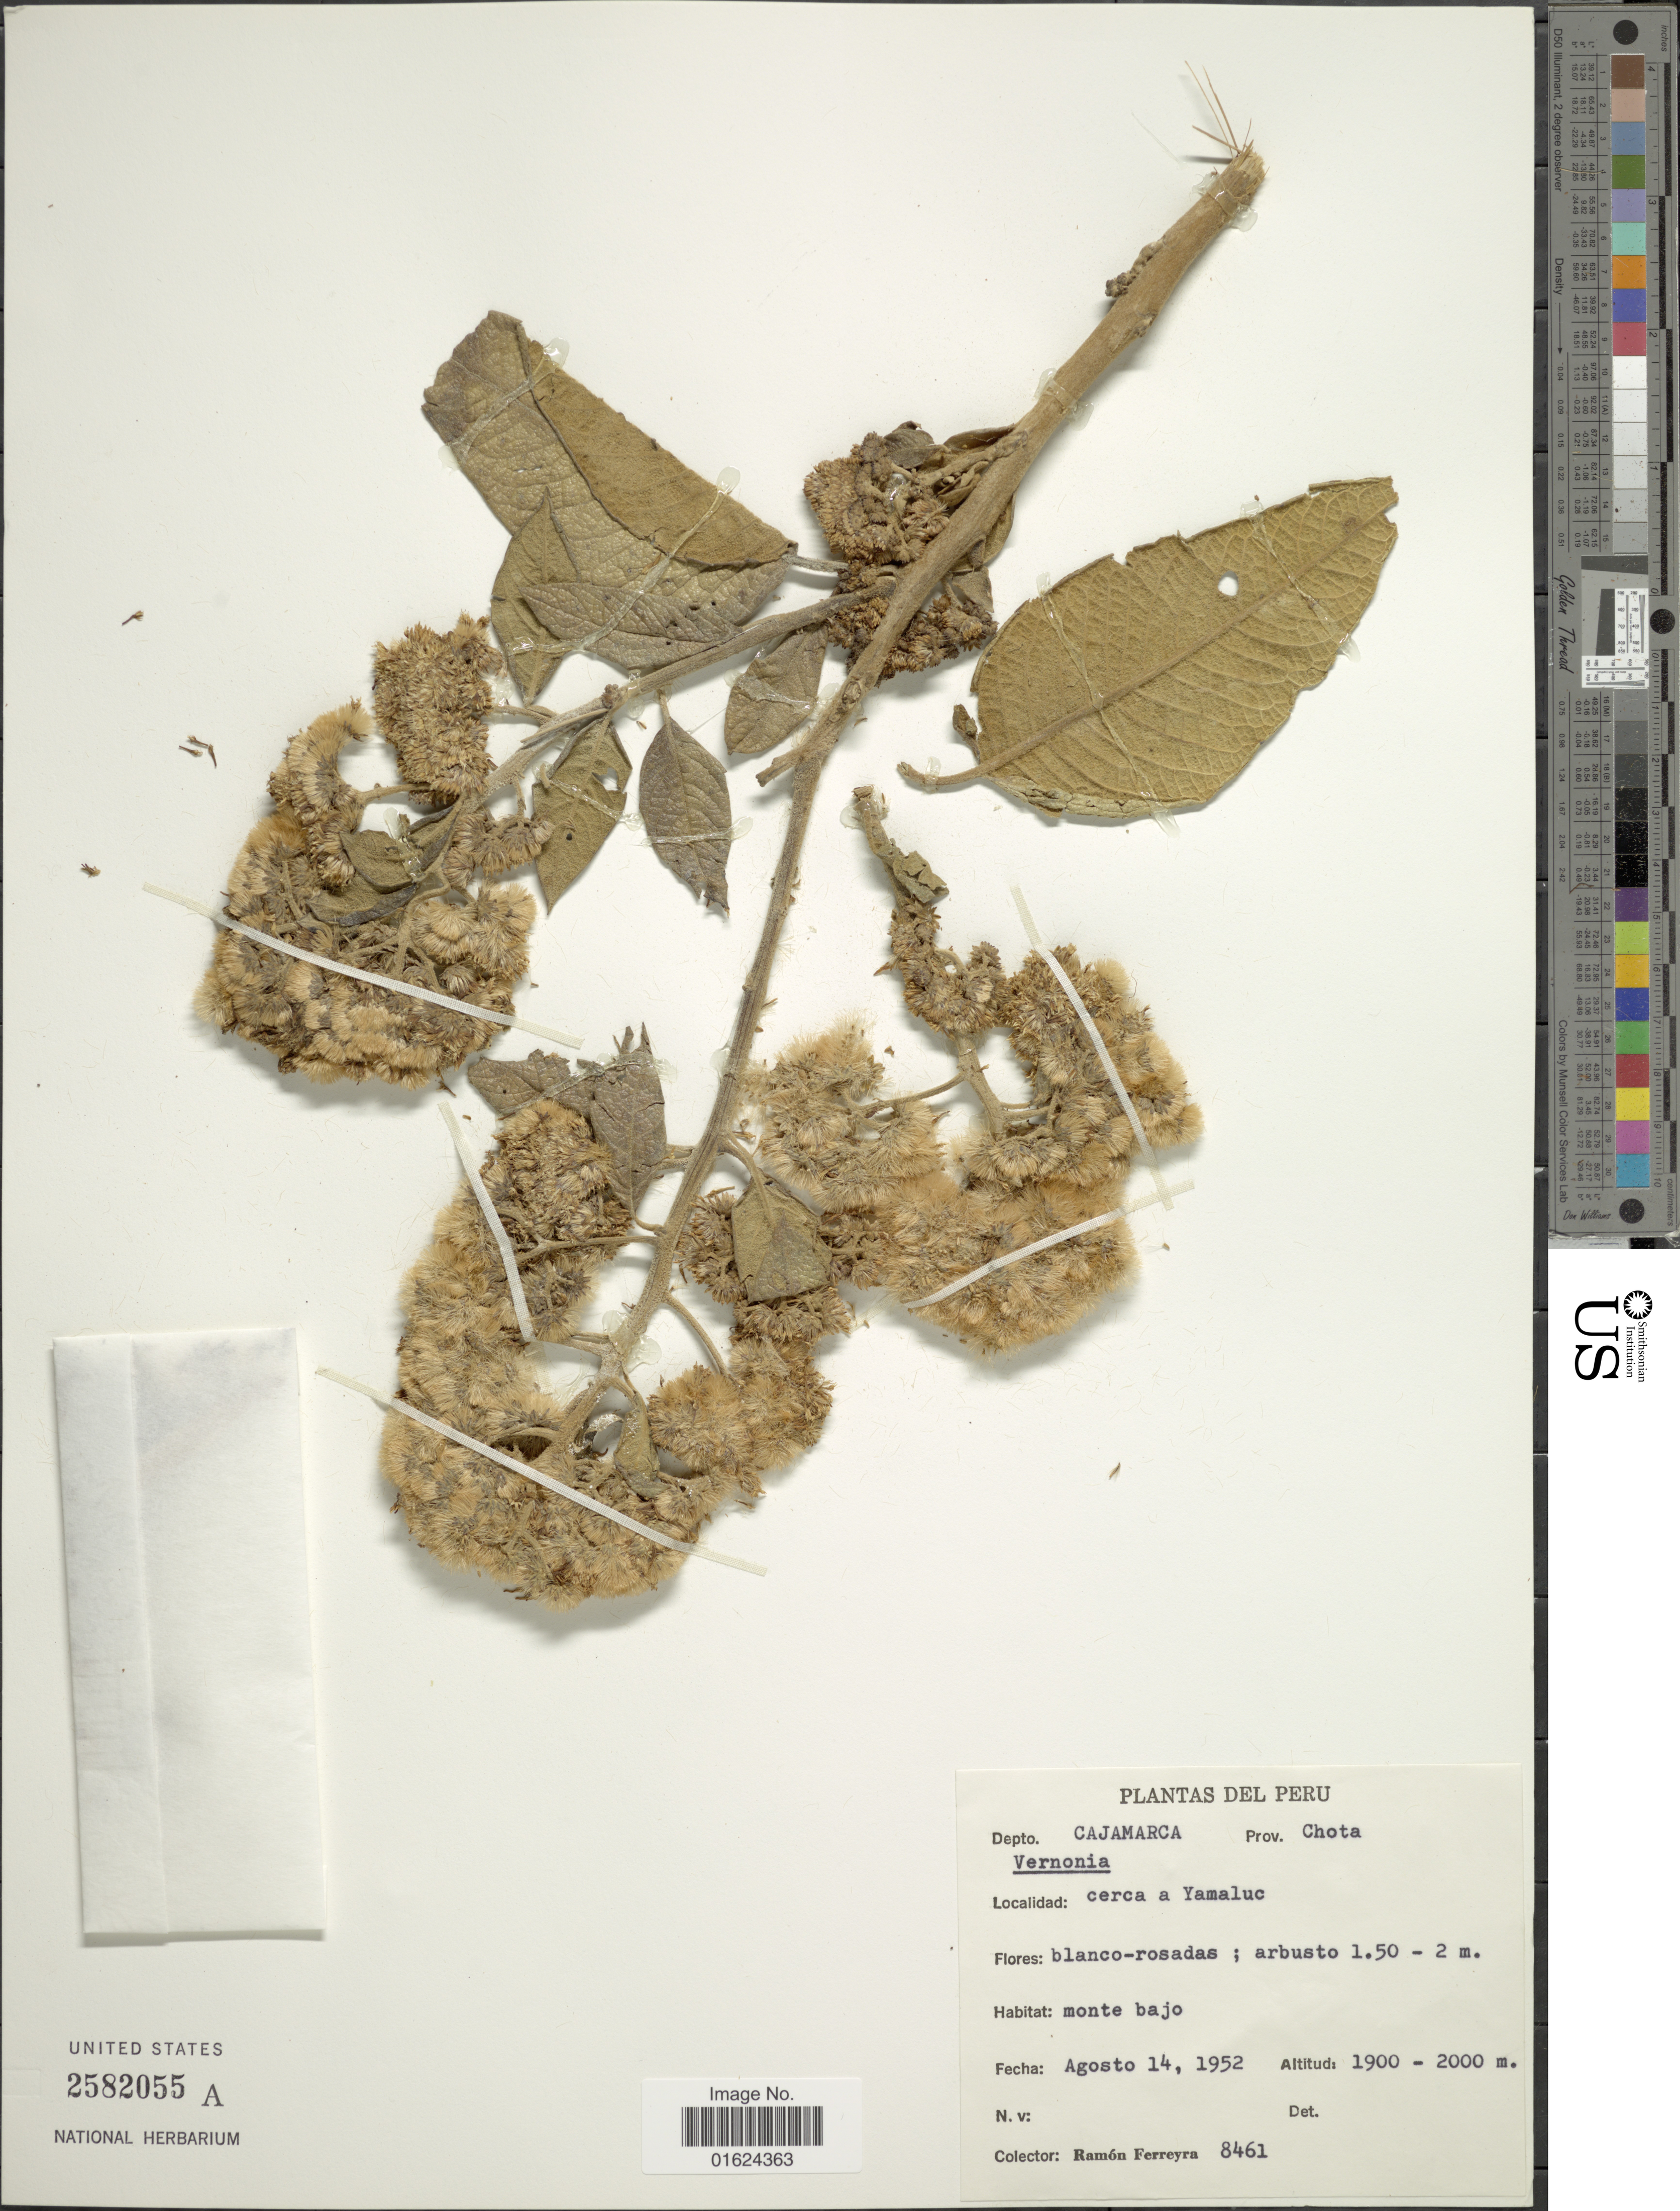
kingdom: Plantae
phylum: Tracheophyta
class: Magnoliopsida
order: Asterales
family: Asteraceae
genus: Vernonanthura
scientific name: Vernonanthura ferruginea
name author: (Less.) H. Rob.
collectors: R. A. Ferreyra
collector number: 8461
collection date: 1952-08-14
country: Peru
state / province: Cajamarca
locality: Dept. Cajamarca, Prov. Chota.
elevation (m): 1900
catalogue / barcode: US 2582055A